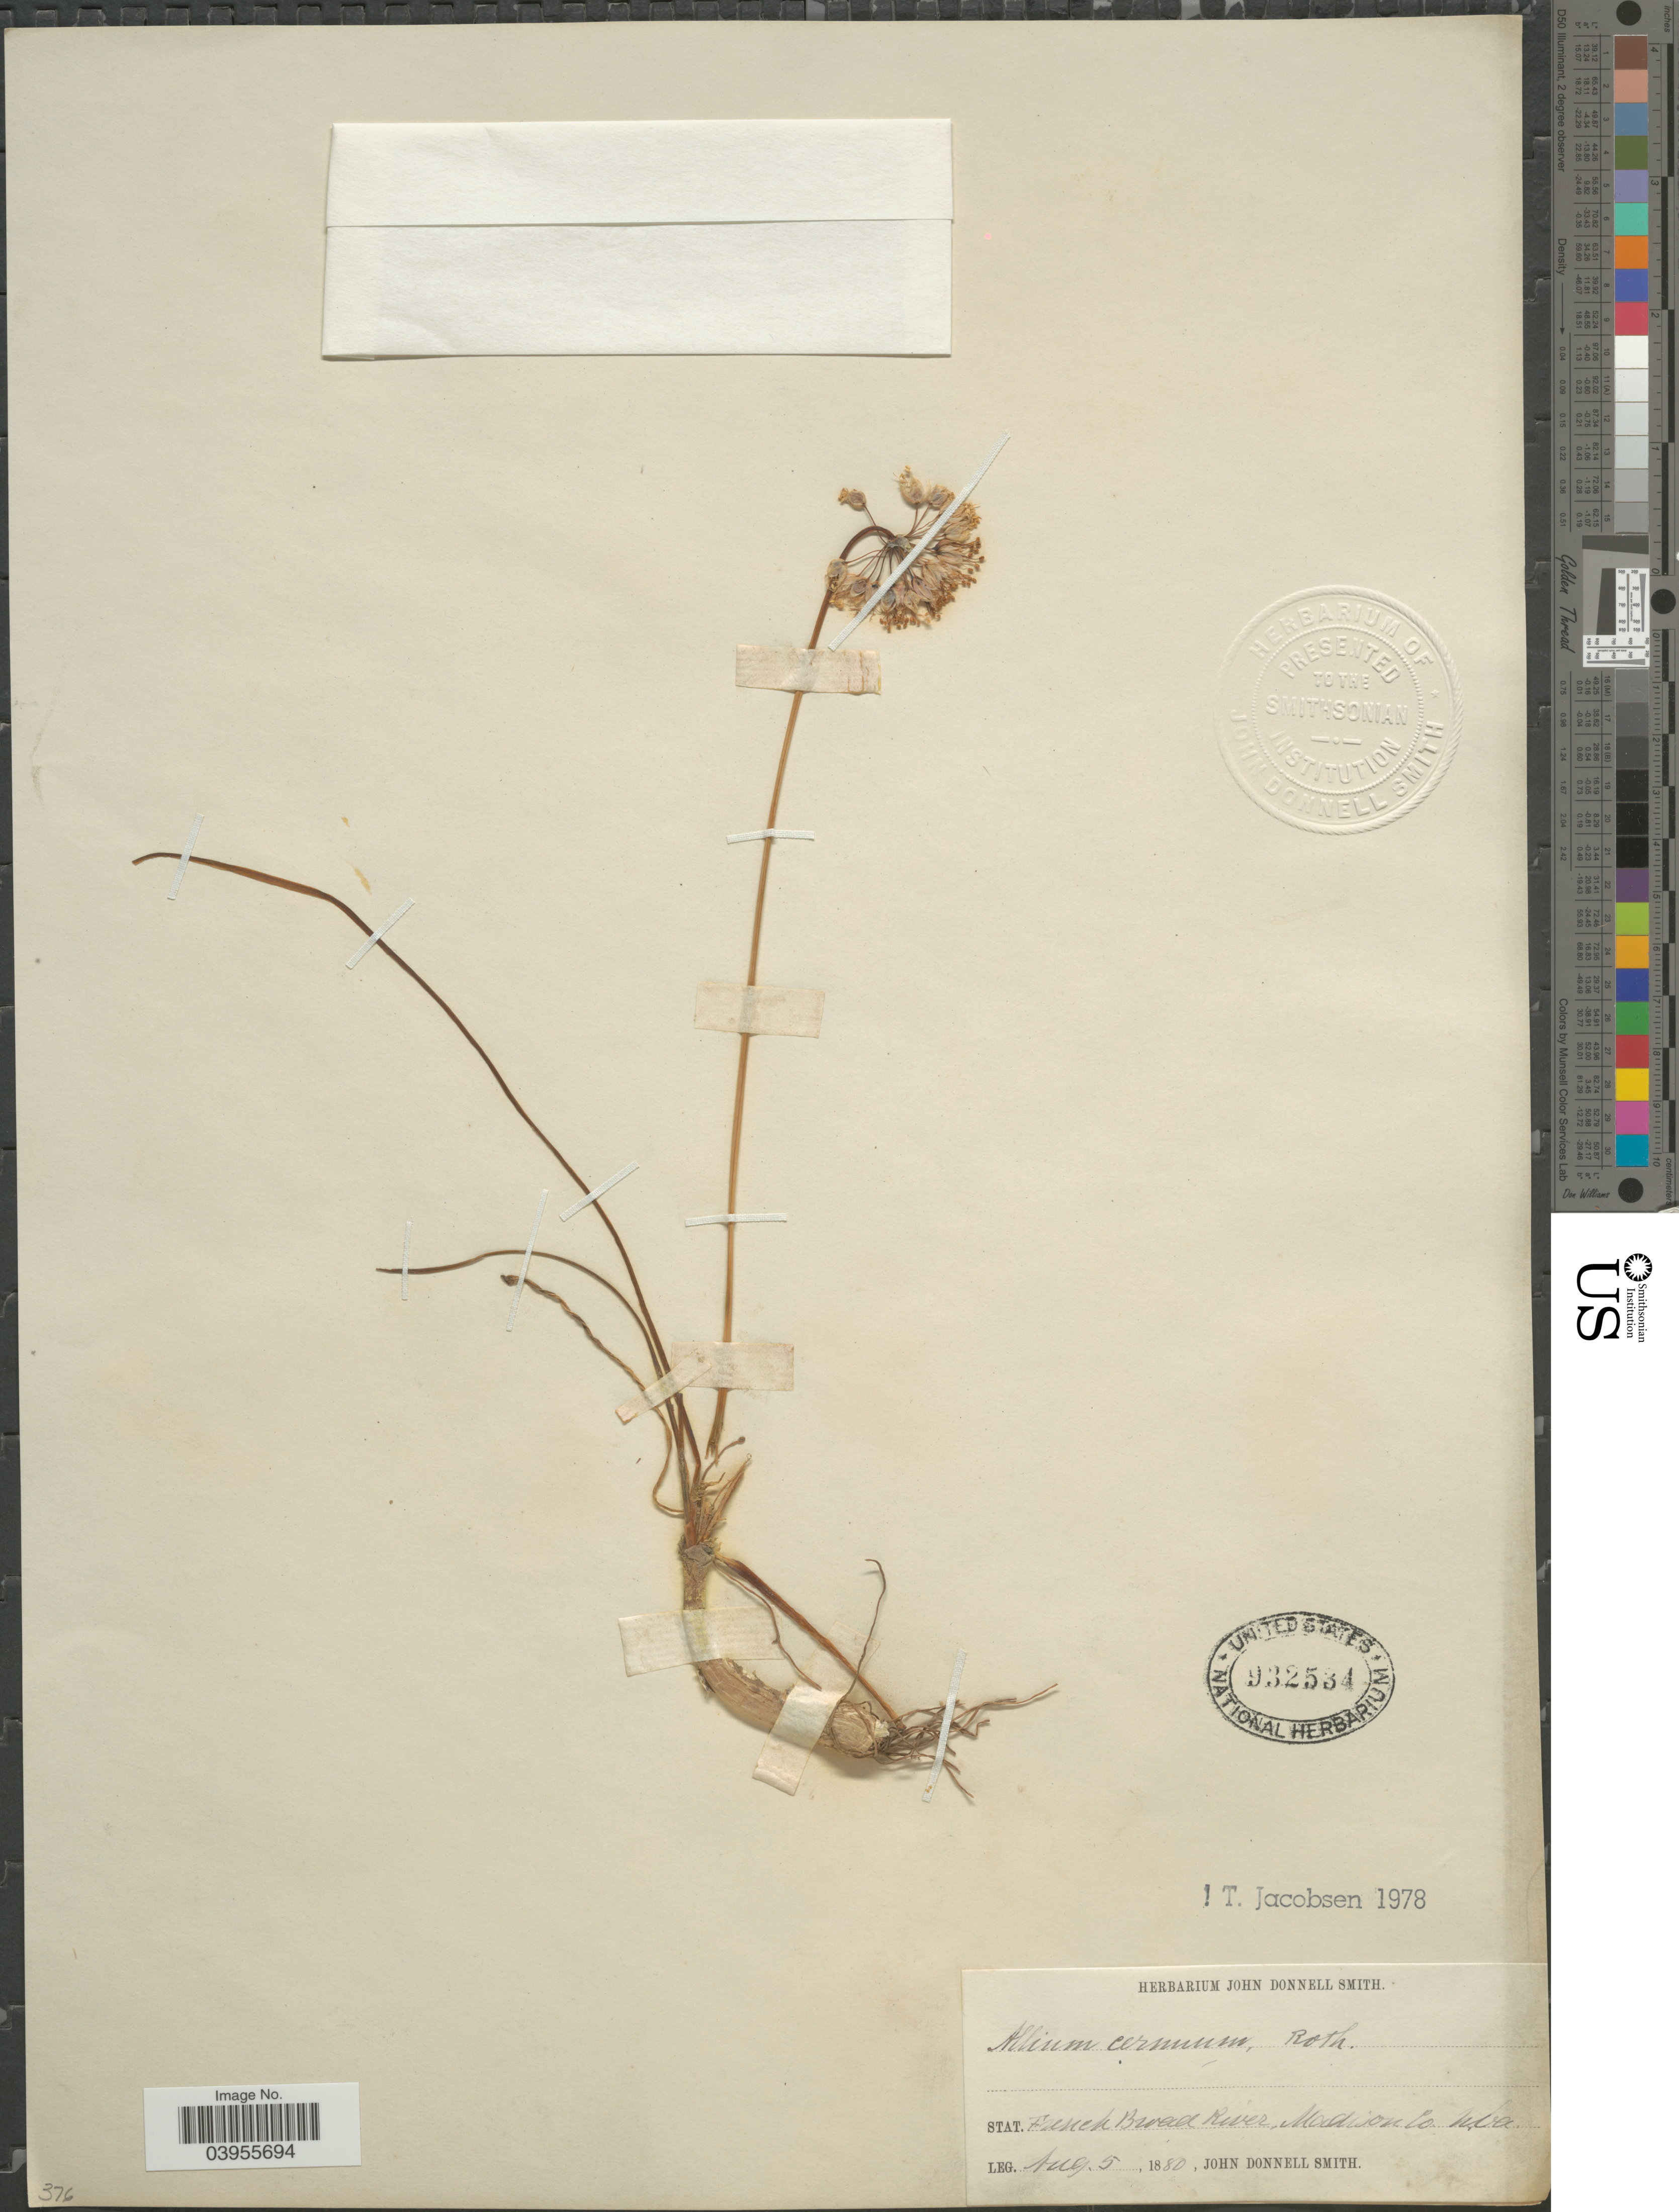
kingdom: Plantae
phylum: Tracheophyta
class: Liliopsida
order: Asparagales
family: Amaryllidaceae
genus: Allium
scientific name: Allium cernuum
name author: Roth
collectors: J. Donnell Smith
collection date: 1880-08-05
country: United States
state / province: North Carolina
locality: Stat. French Broad River, Madison Co.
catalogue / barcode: US 932534